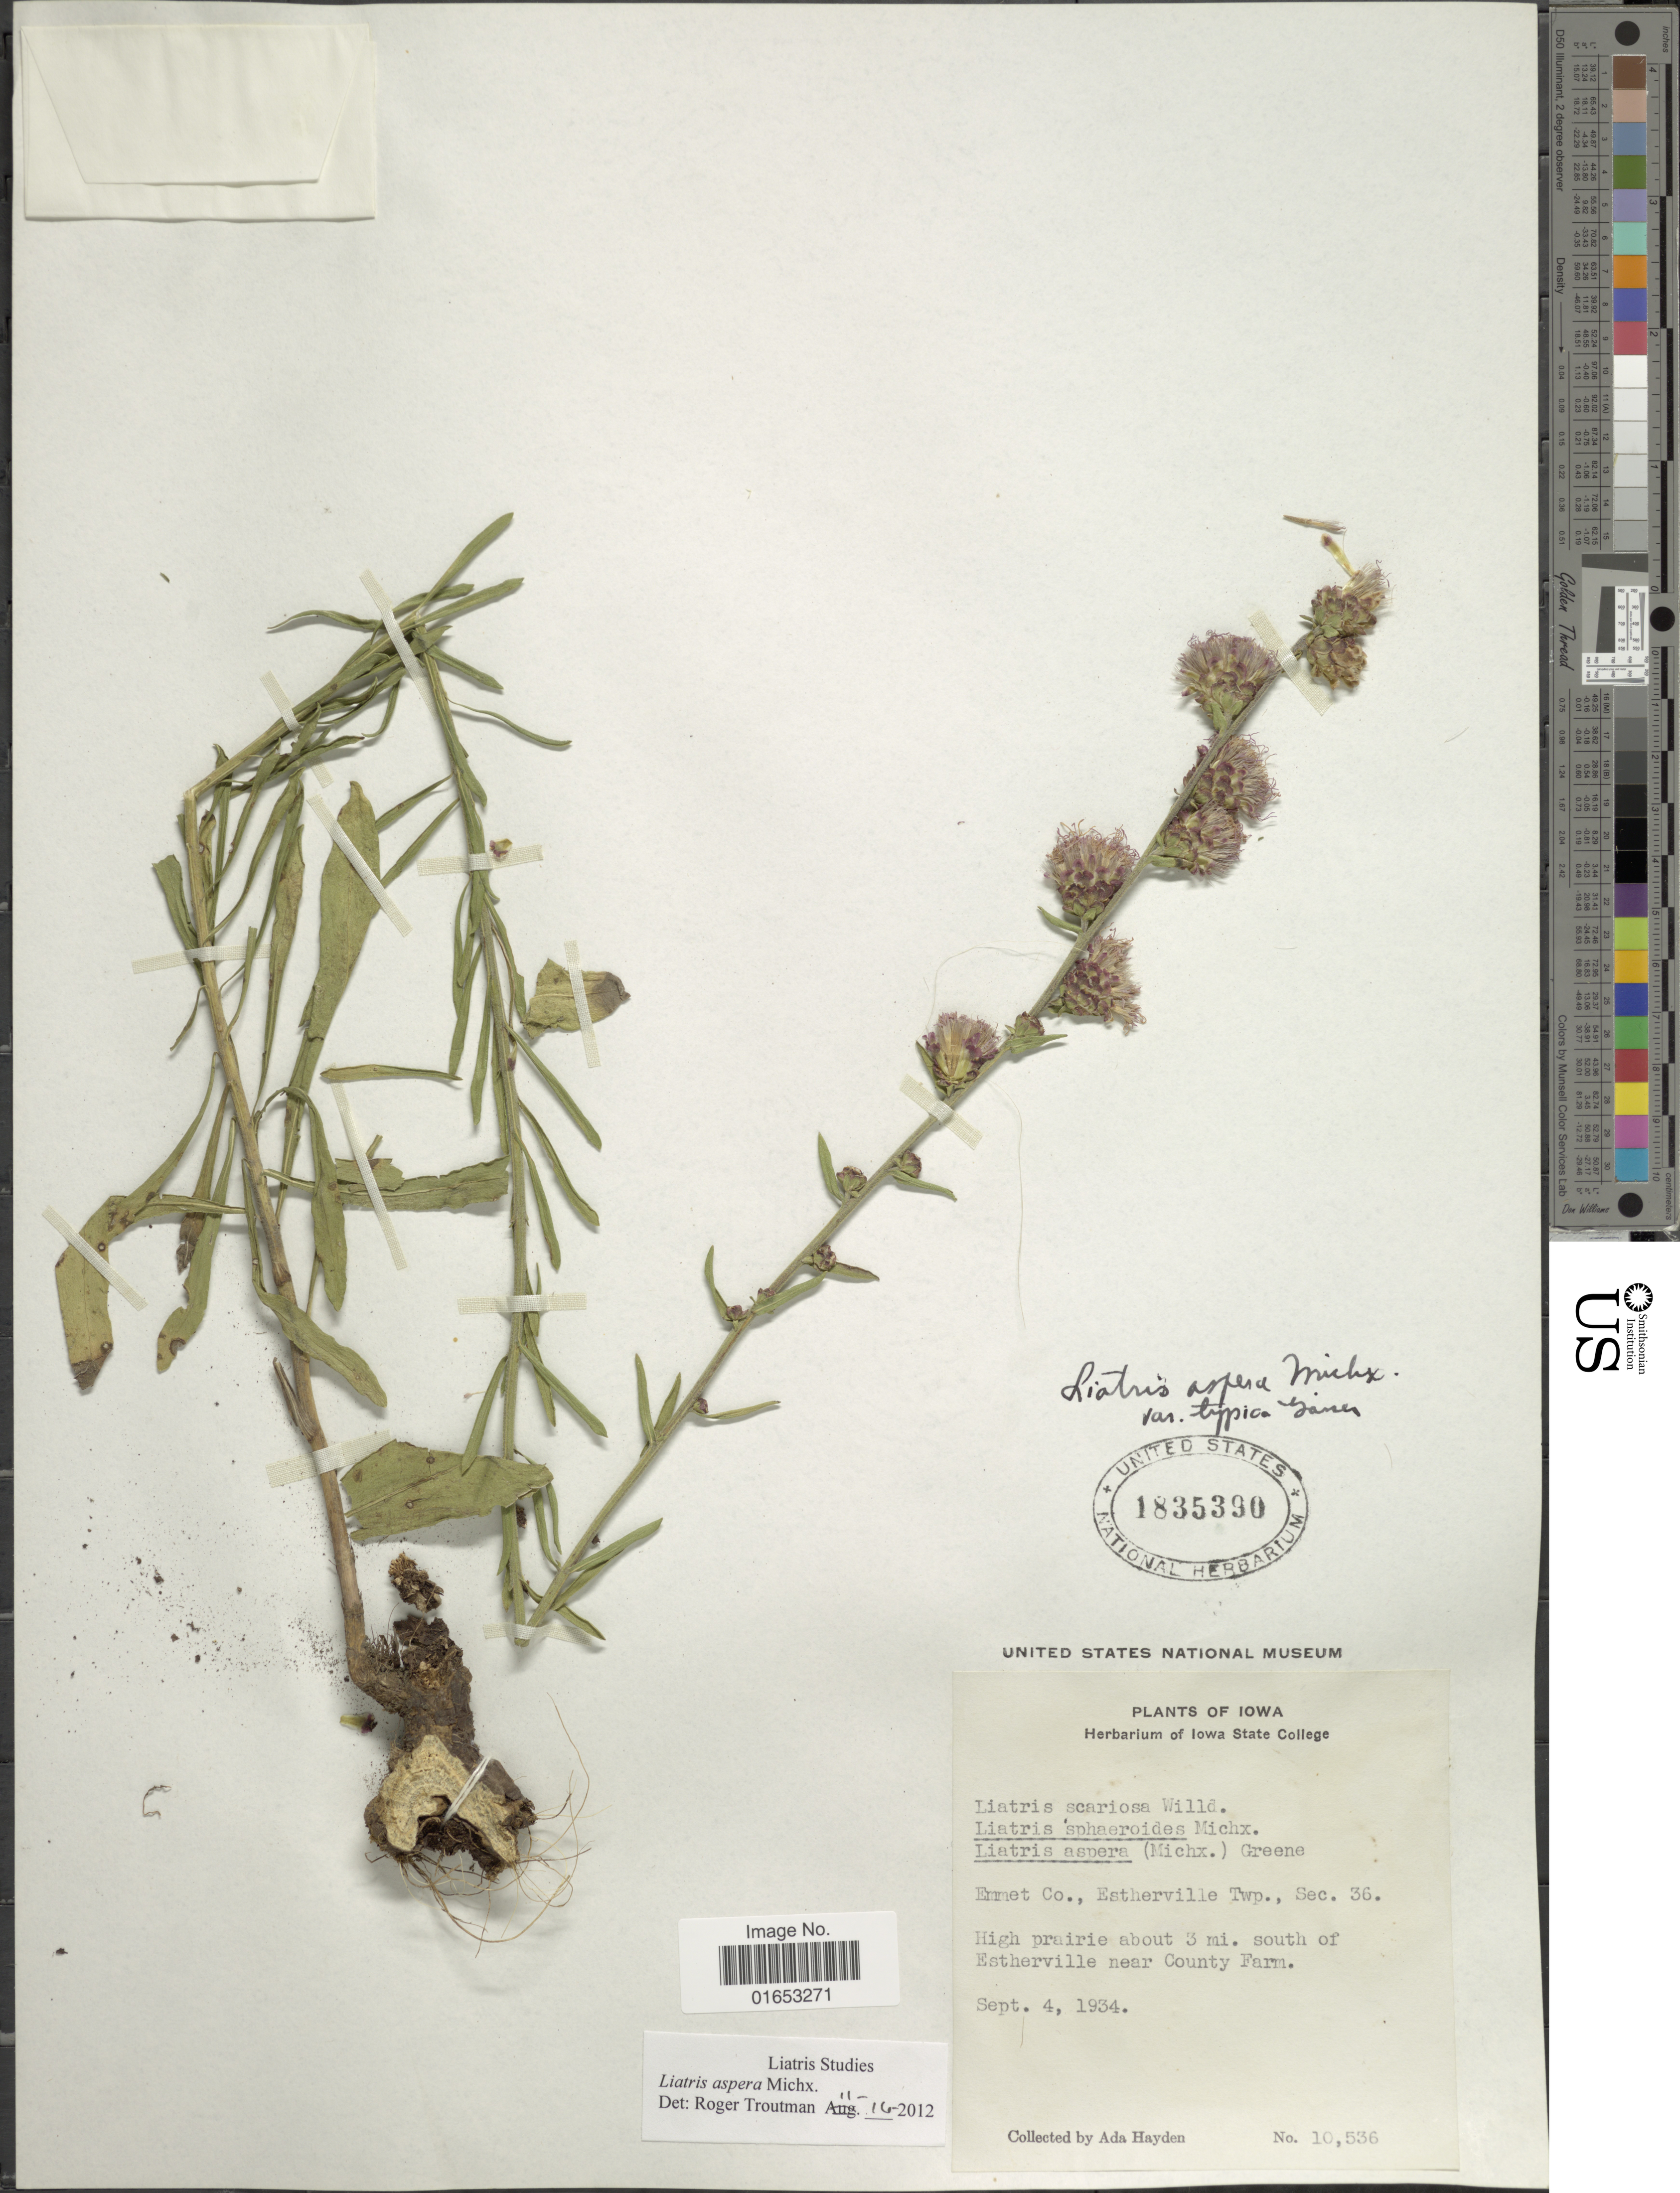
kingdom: Plantae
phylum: Tracheophyta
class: Magnoliopsida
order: Asterales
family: Asteraceae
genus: Liatris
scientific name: Liatris aspera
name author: Michx.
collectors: Ada Hayden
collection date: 1934-09-04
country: United States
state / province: Iowa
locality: Ermet Co., Estherville Twp., Sec. 36, High prairie about 3 mi. south of Estherville near County Farm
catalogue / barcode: US 1835390